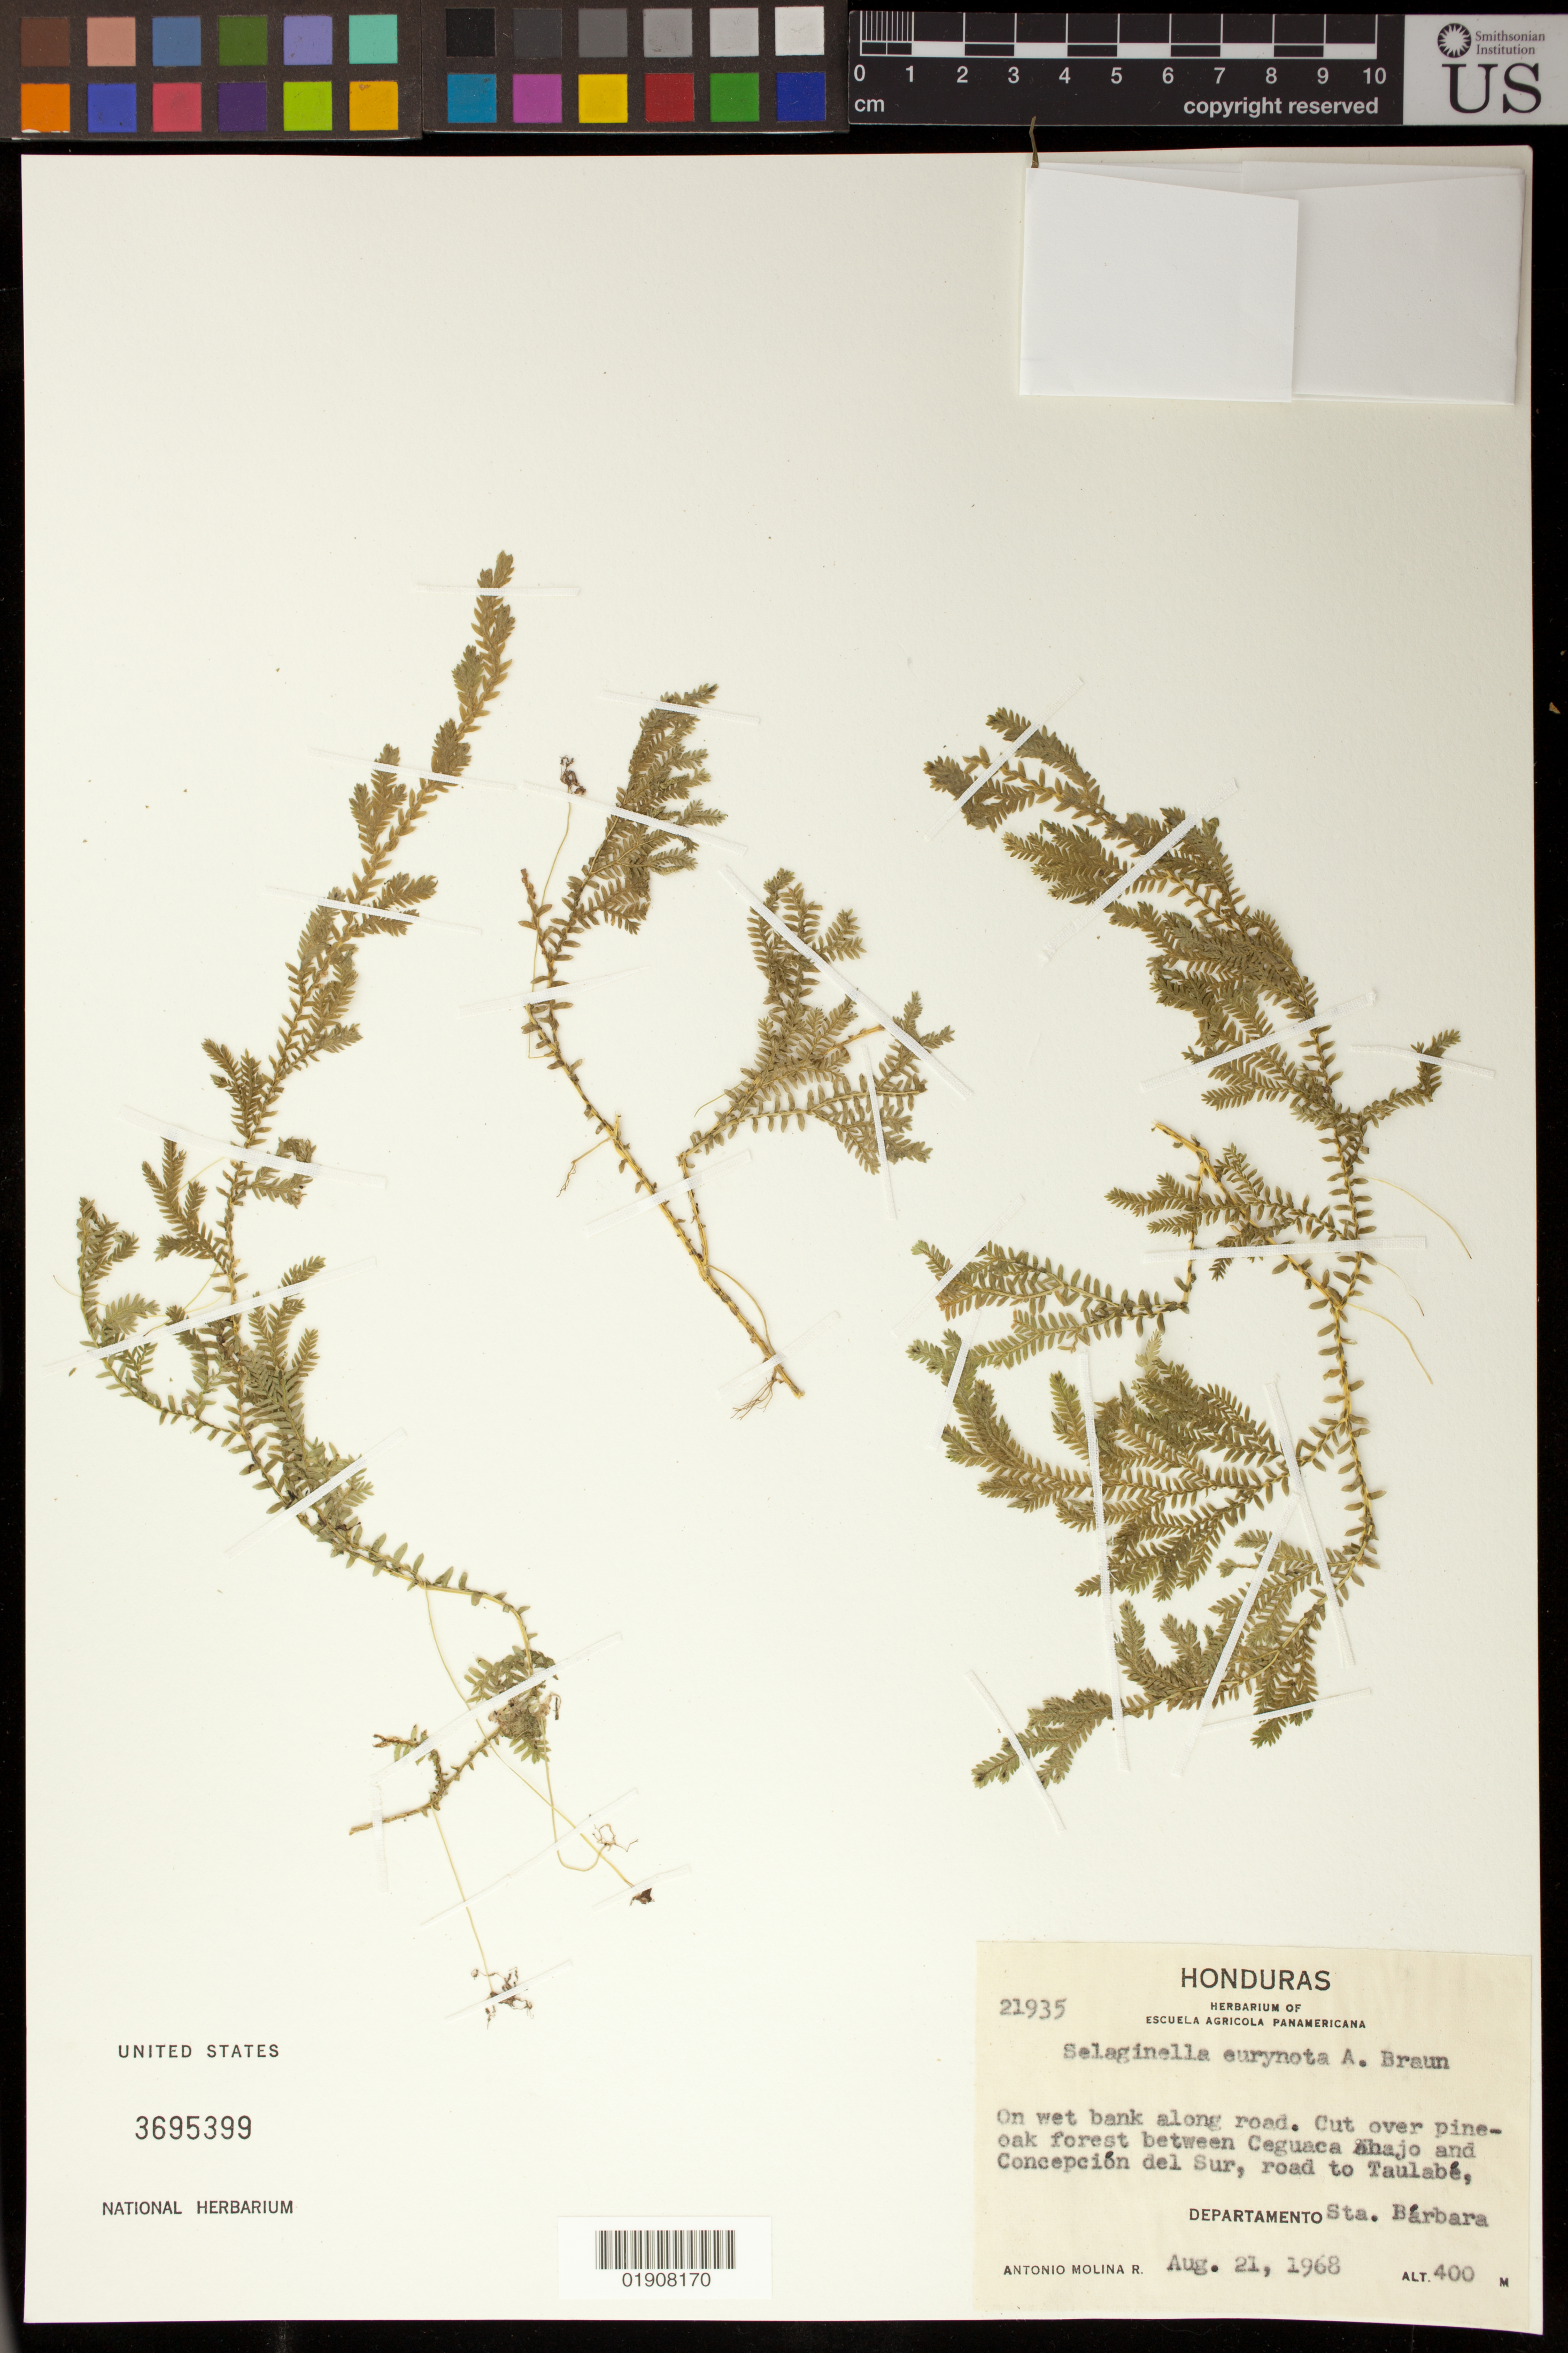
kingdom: Plantae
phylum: Tracheophyta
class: Lycopodiopsida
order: Selaginellales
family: Selaginellaceae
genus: Selaginella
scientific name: Selaginella eurynota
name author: A. Braun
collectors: A. Molina R.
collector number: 21935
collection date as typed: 21 Aug 1968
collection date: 1968-08-21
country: Honduras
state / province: Santa Bárbara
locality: Between Ceguaca Abajo and Concepcion del Sur, road to Taulabe.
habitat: On wet bank along road. Cut over pine-oak forest.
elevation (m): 400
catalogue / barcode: US 3695399